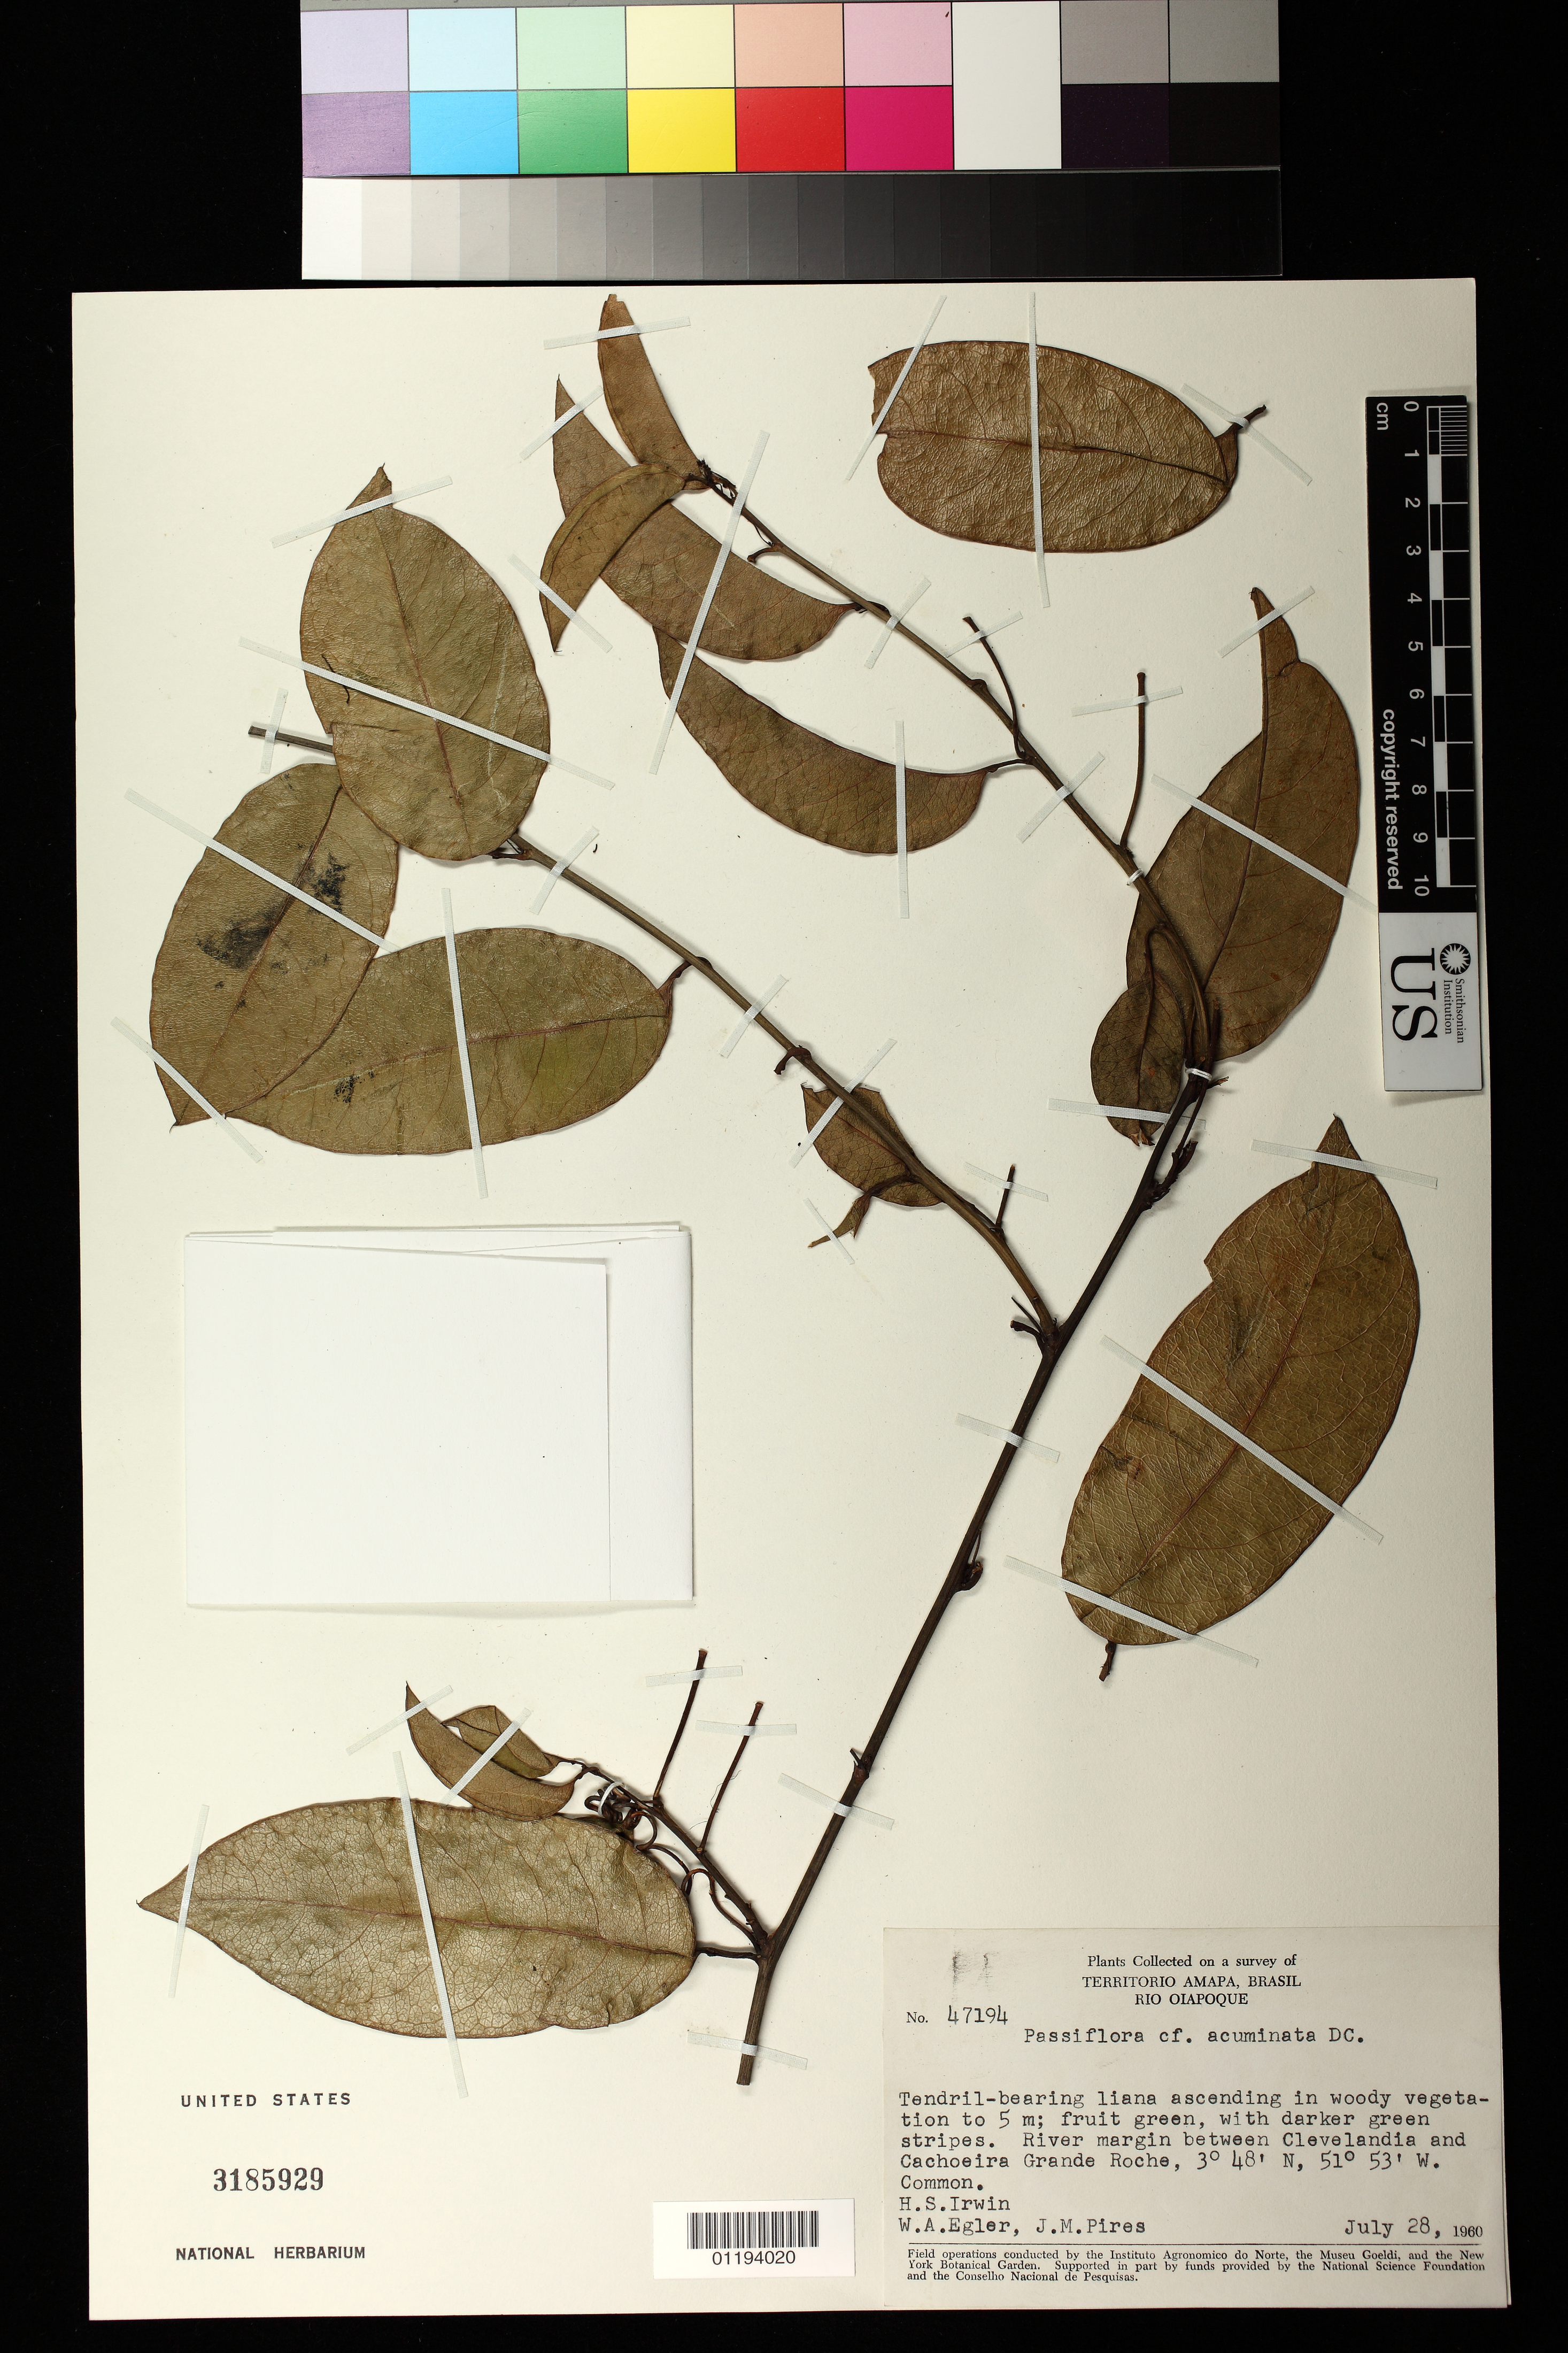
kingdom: Plantae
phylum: Tracheophyta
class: Magnoliopsida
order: Malpighiales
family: Passifloraceae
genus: Passiflora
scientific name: Passiflora acuminata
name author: DC.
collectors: H. Irwin, W. A. Egler & J. M. Pires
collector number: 47194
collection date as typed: Jul 28 1960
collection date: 1960-07-28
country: Brazil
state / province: Bahia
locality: River margin between Clevelandia and Cachoeira Grand Roche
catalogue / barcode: US 3185929